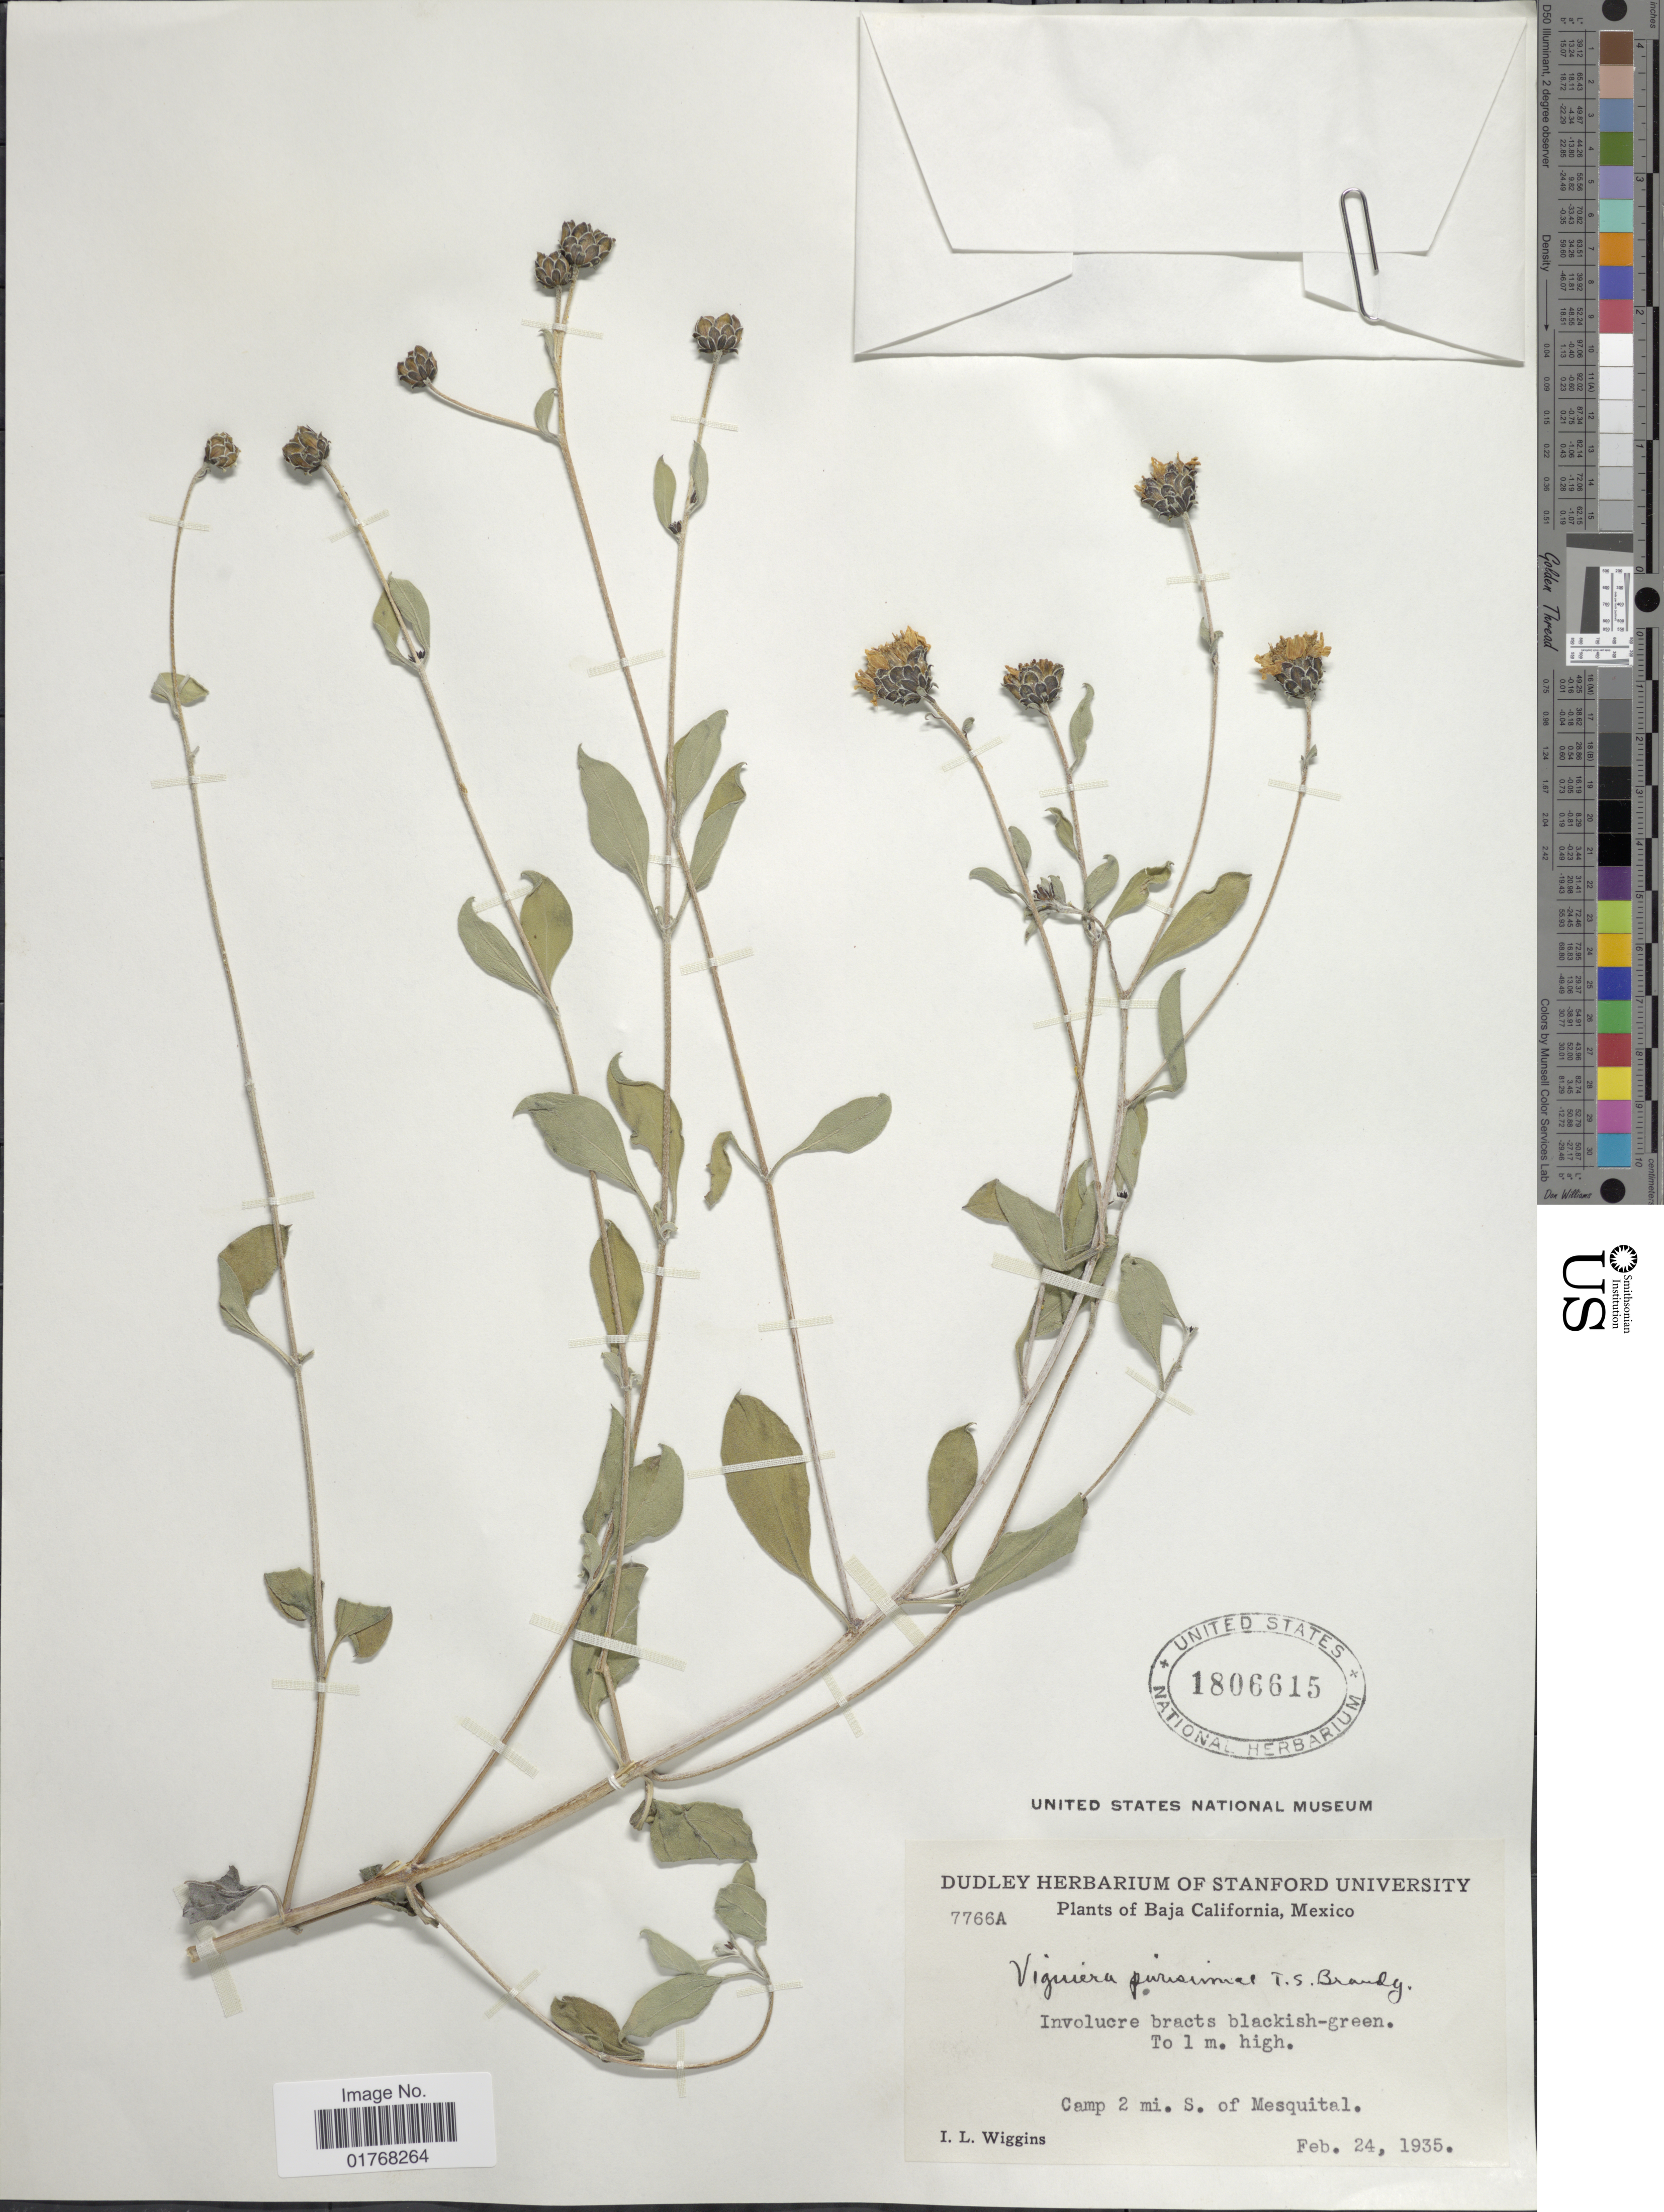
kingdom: Plantae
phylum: Tracheophyta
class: Magnoliopsida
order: Asterales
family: Asteraceae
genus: Viguiera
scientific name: Viguiera purisimae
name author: Brandegee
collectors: I. L. Wiggins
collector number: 7766A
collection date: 1935-02-24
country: Mexico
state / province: Baja California Sur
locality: Camp 2 mi. S of Mesquital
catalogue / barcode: US 1806615